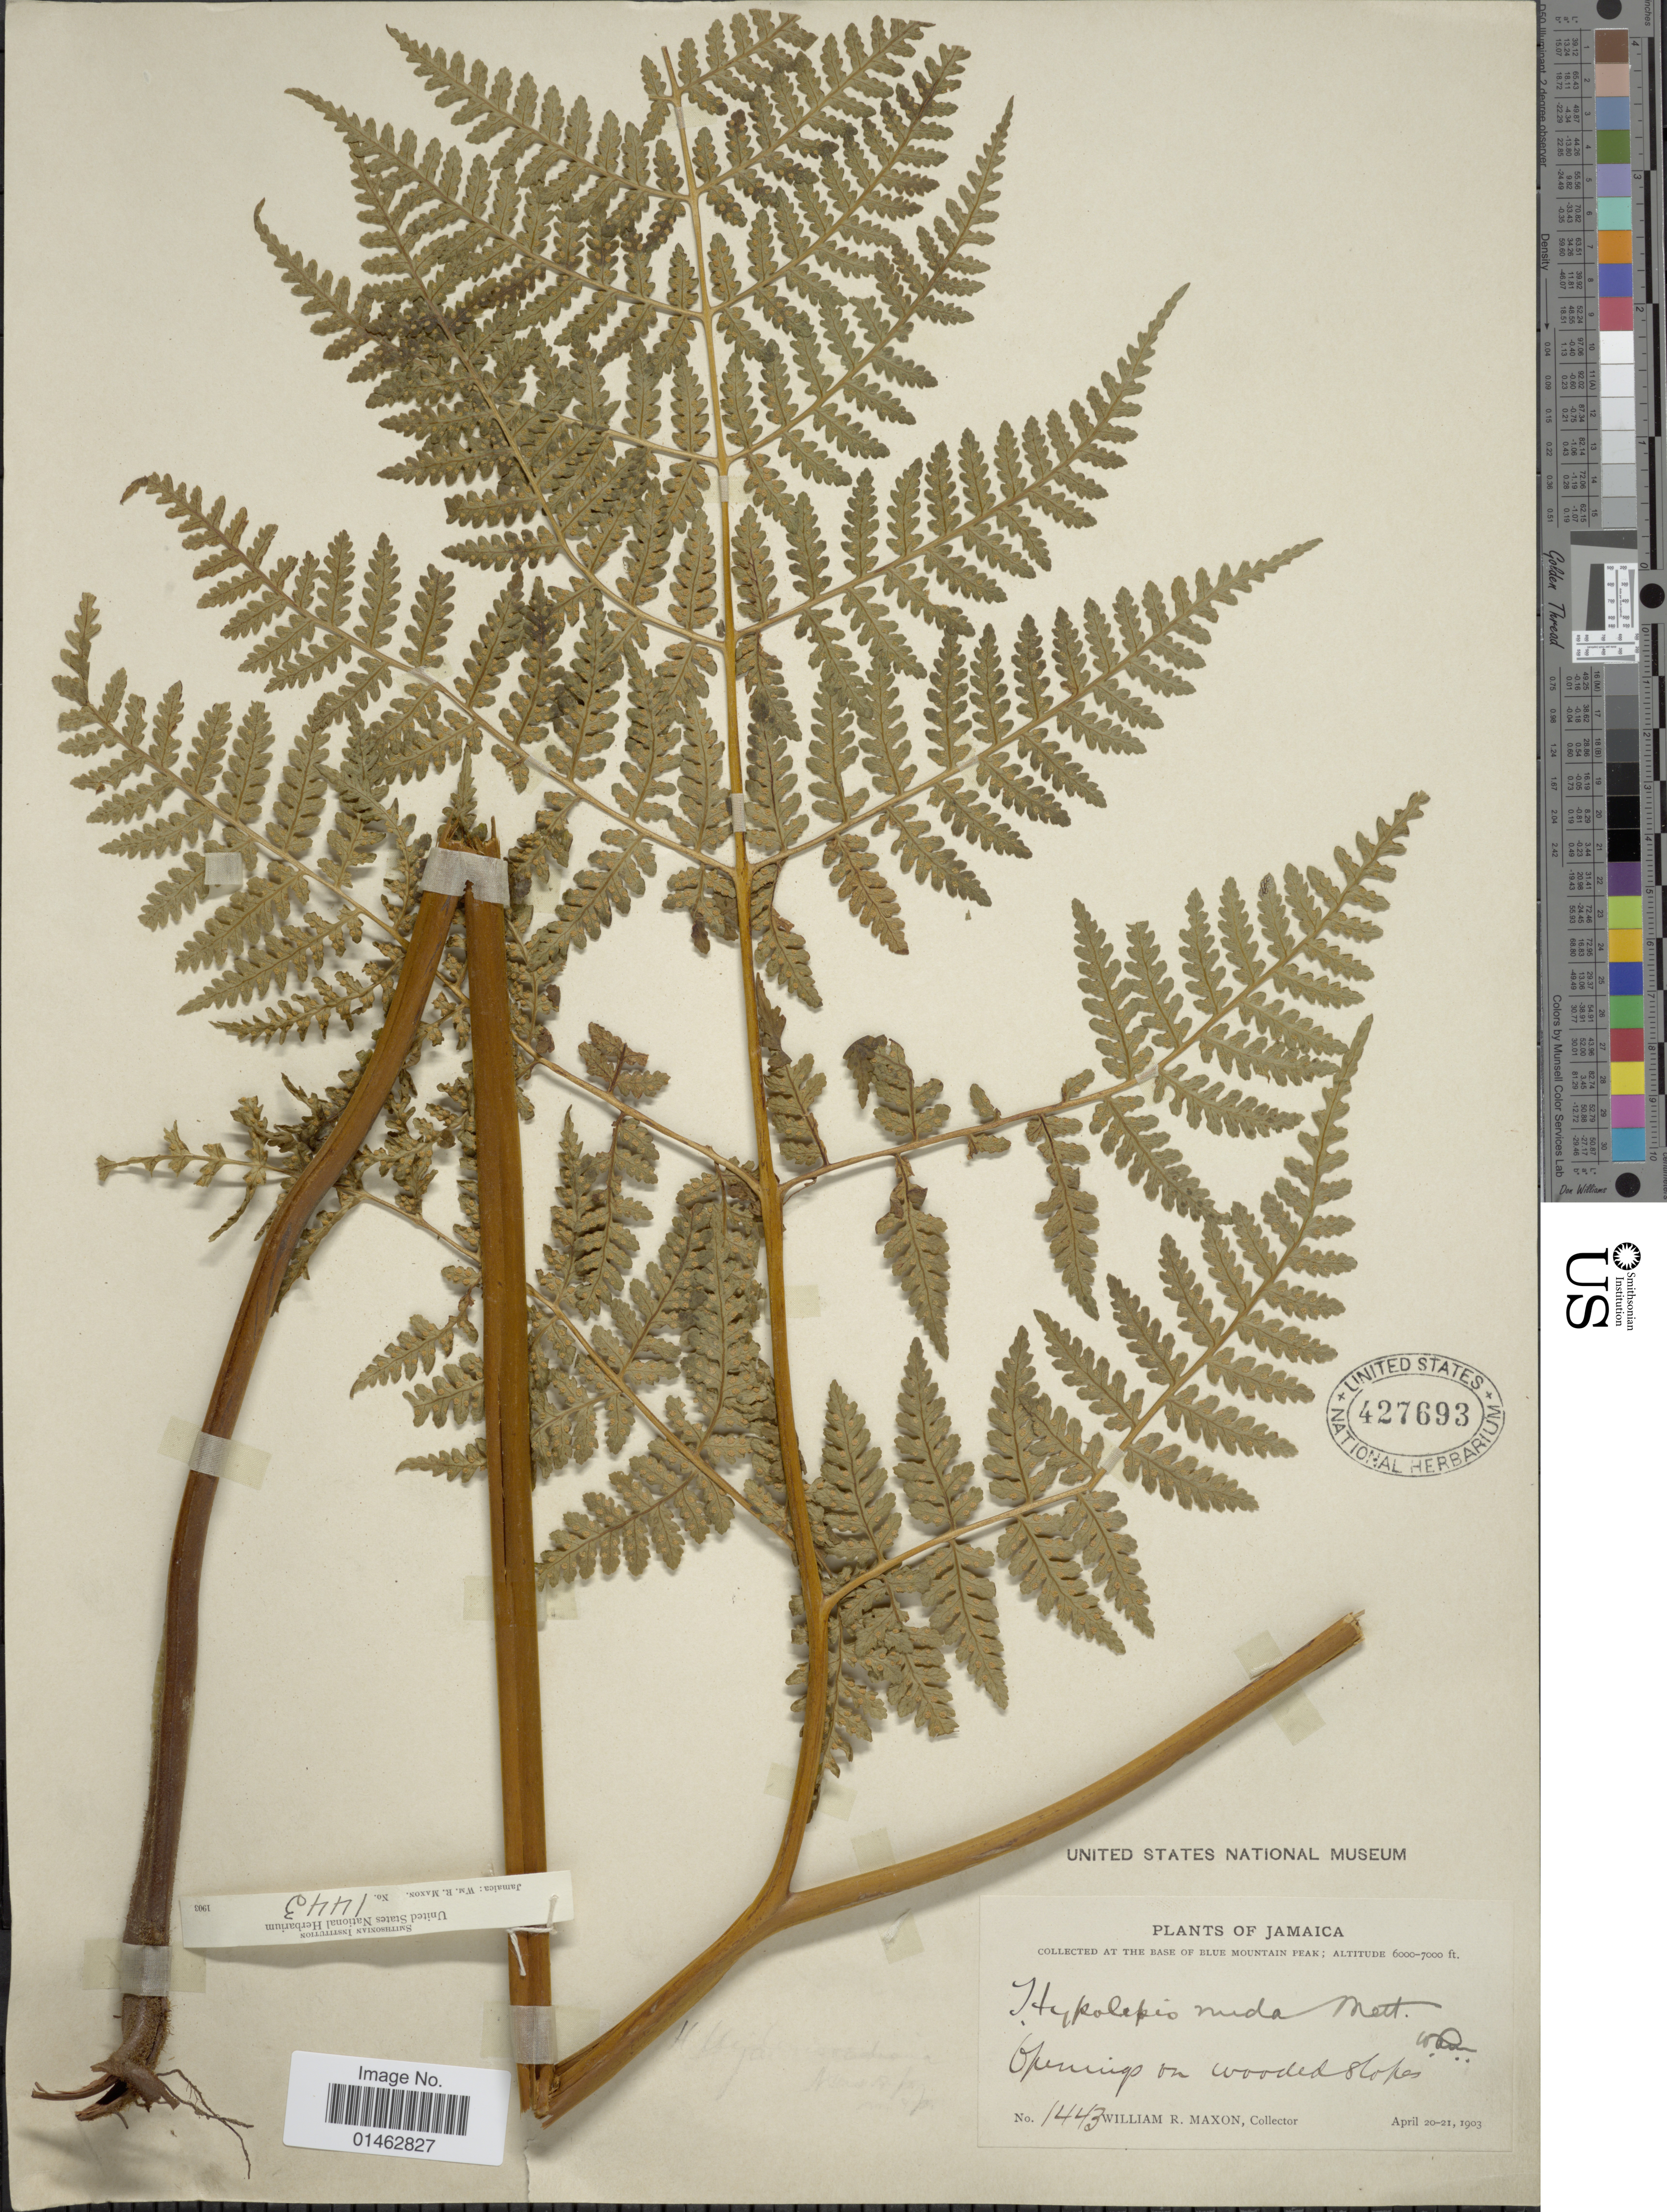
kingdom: Plantae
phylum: Tracheophyta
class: Polypodiopsida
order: Polypodiales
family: Dennstaedtiaceae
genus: Hypolepis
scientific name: Hypolepis nuda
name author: Mett. ex Kuhn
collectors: W. R. Maxon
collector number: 1443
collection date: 1903-04-20/1903-04-21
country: Jamaica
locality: At the base of Blue Mountain Peak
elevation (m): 1829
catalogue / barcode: US 427693